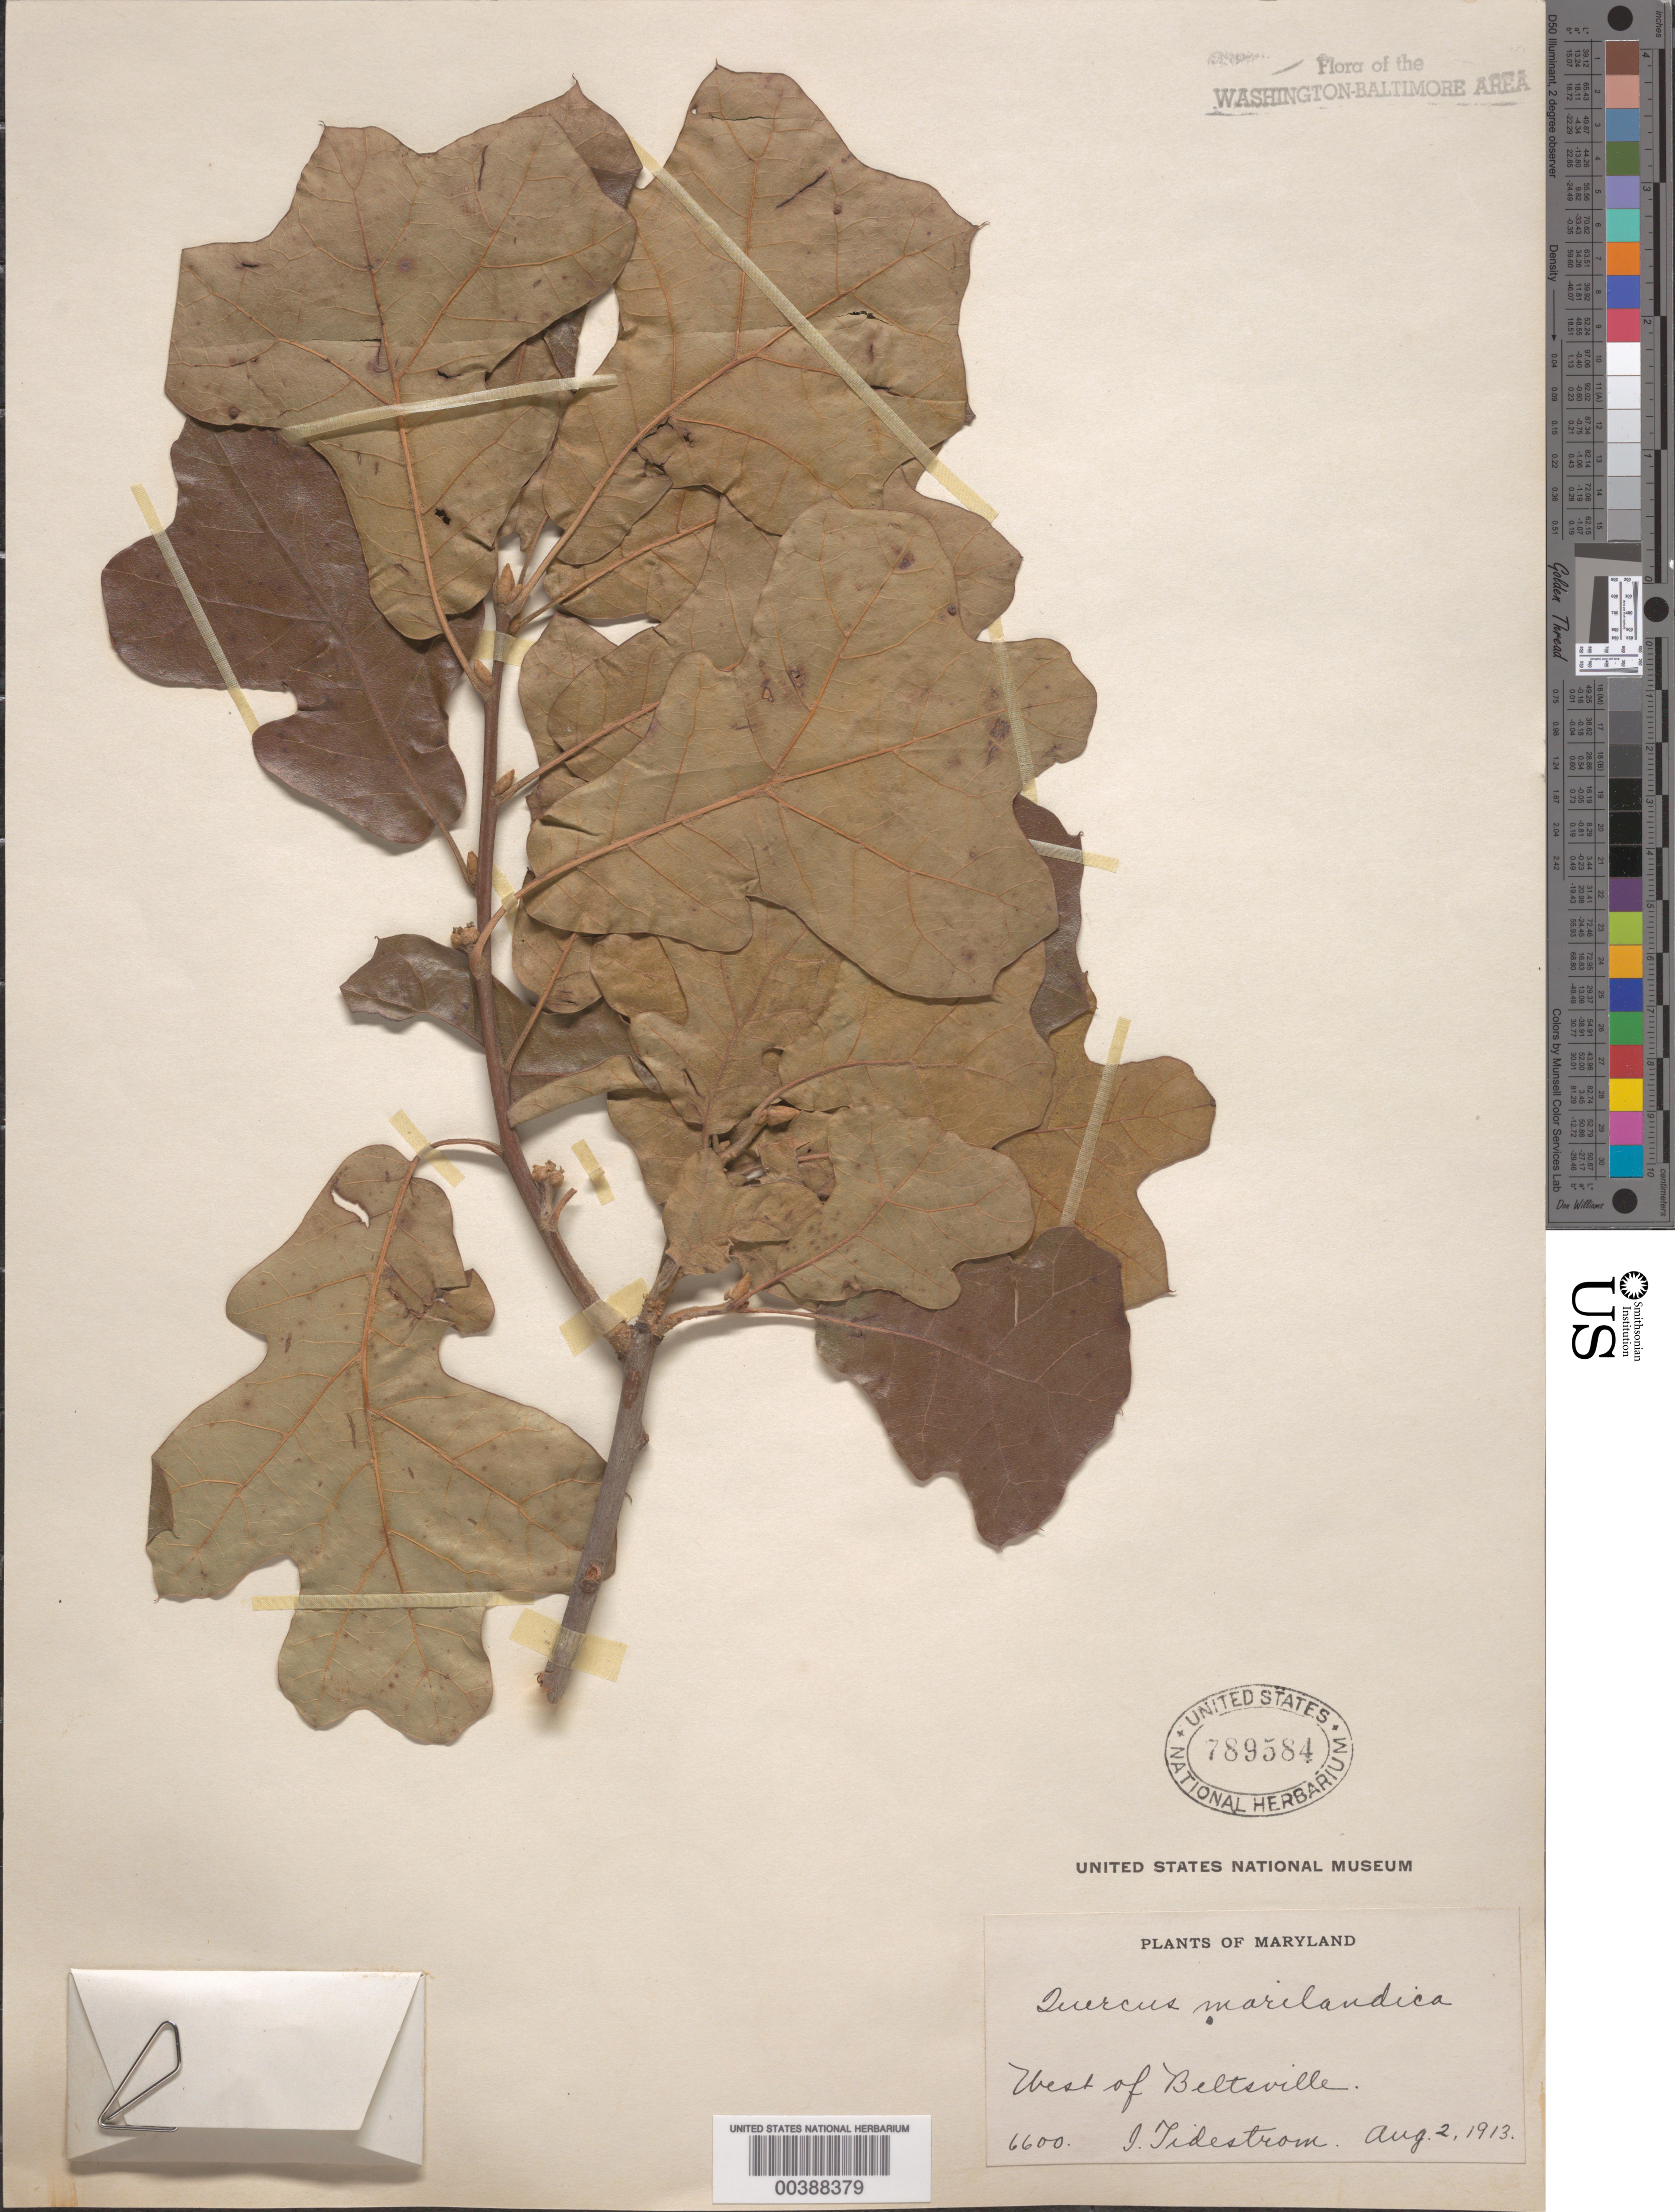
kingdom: Plantae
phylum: Tracheophyta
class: Magnoliopsida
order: Fagales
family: Fagaceae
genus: Quercus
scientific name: Quercus marilandica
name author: (L.) Münchh.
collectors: I. F. Tidestrom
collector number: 6600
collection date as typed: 02 Aug 1913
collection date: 1913-08-02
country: United States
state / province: Maryland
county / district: Prince George's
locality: West of Beltsville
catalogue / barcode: US 789584